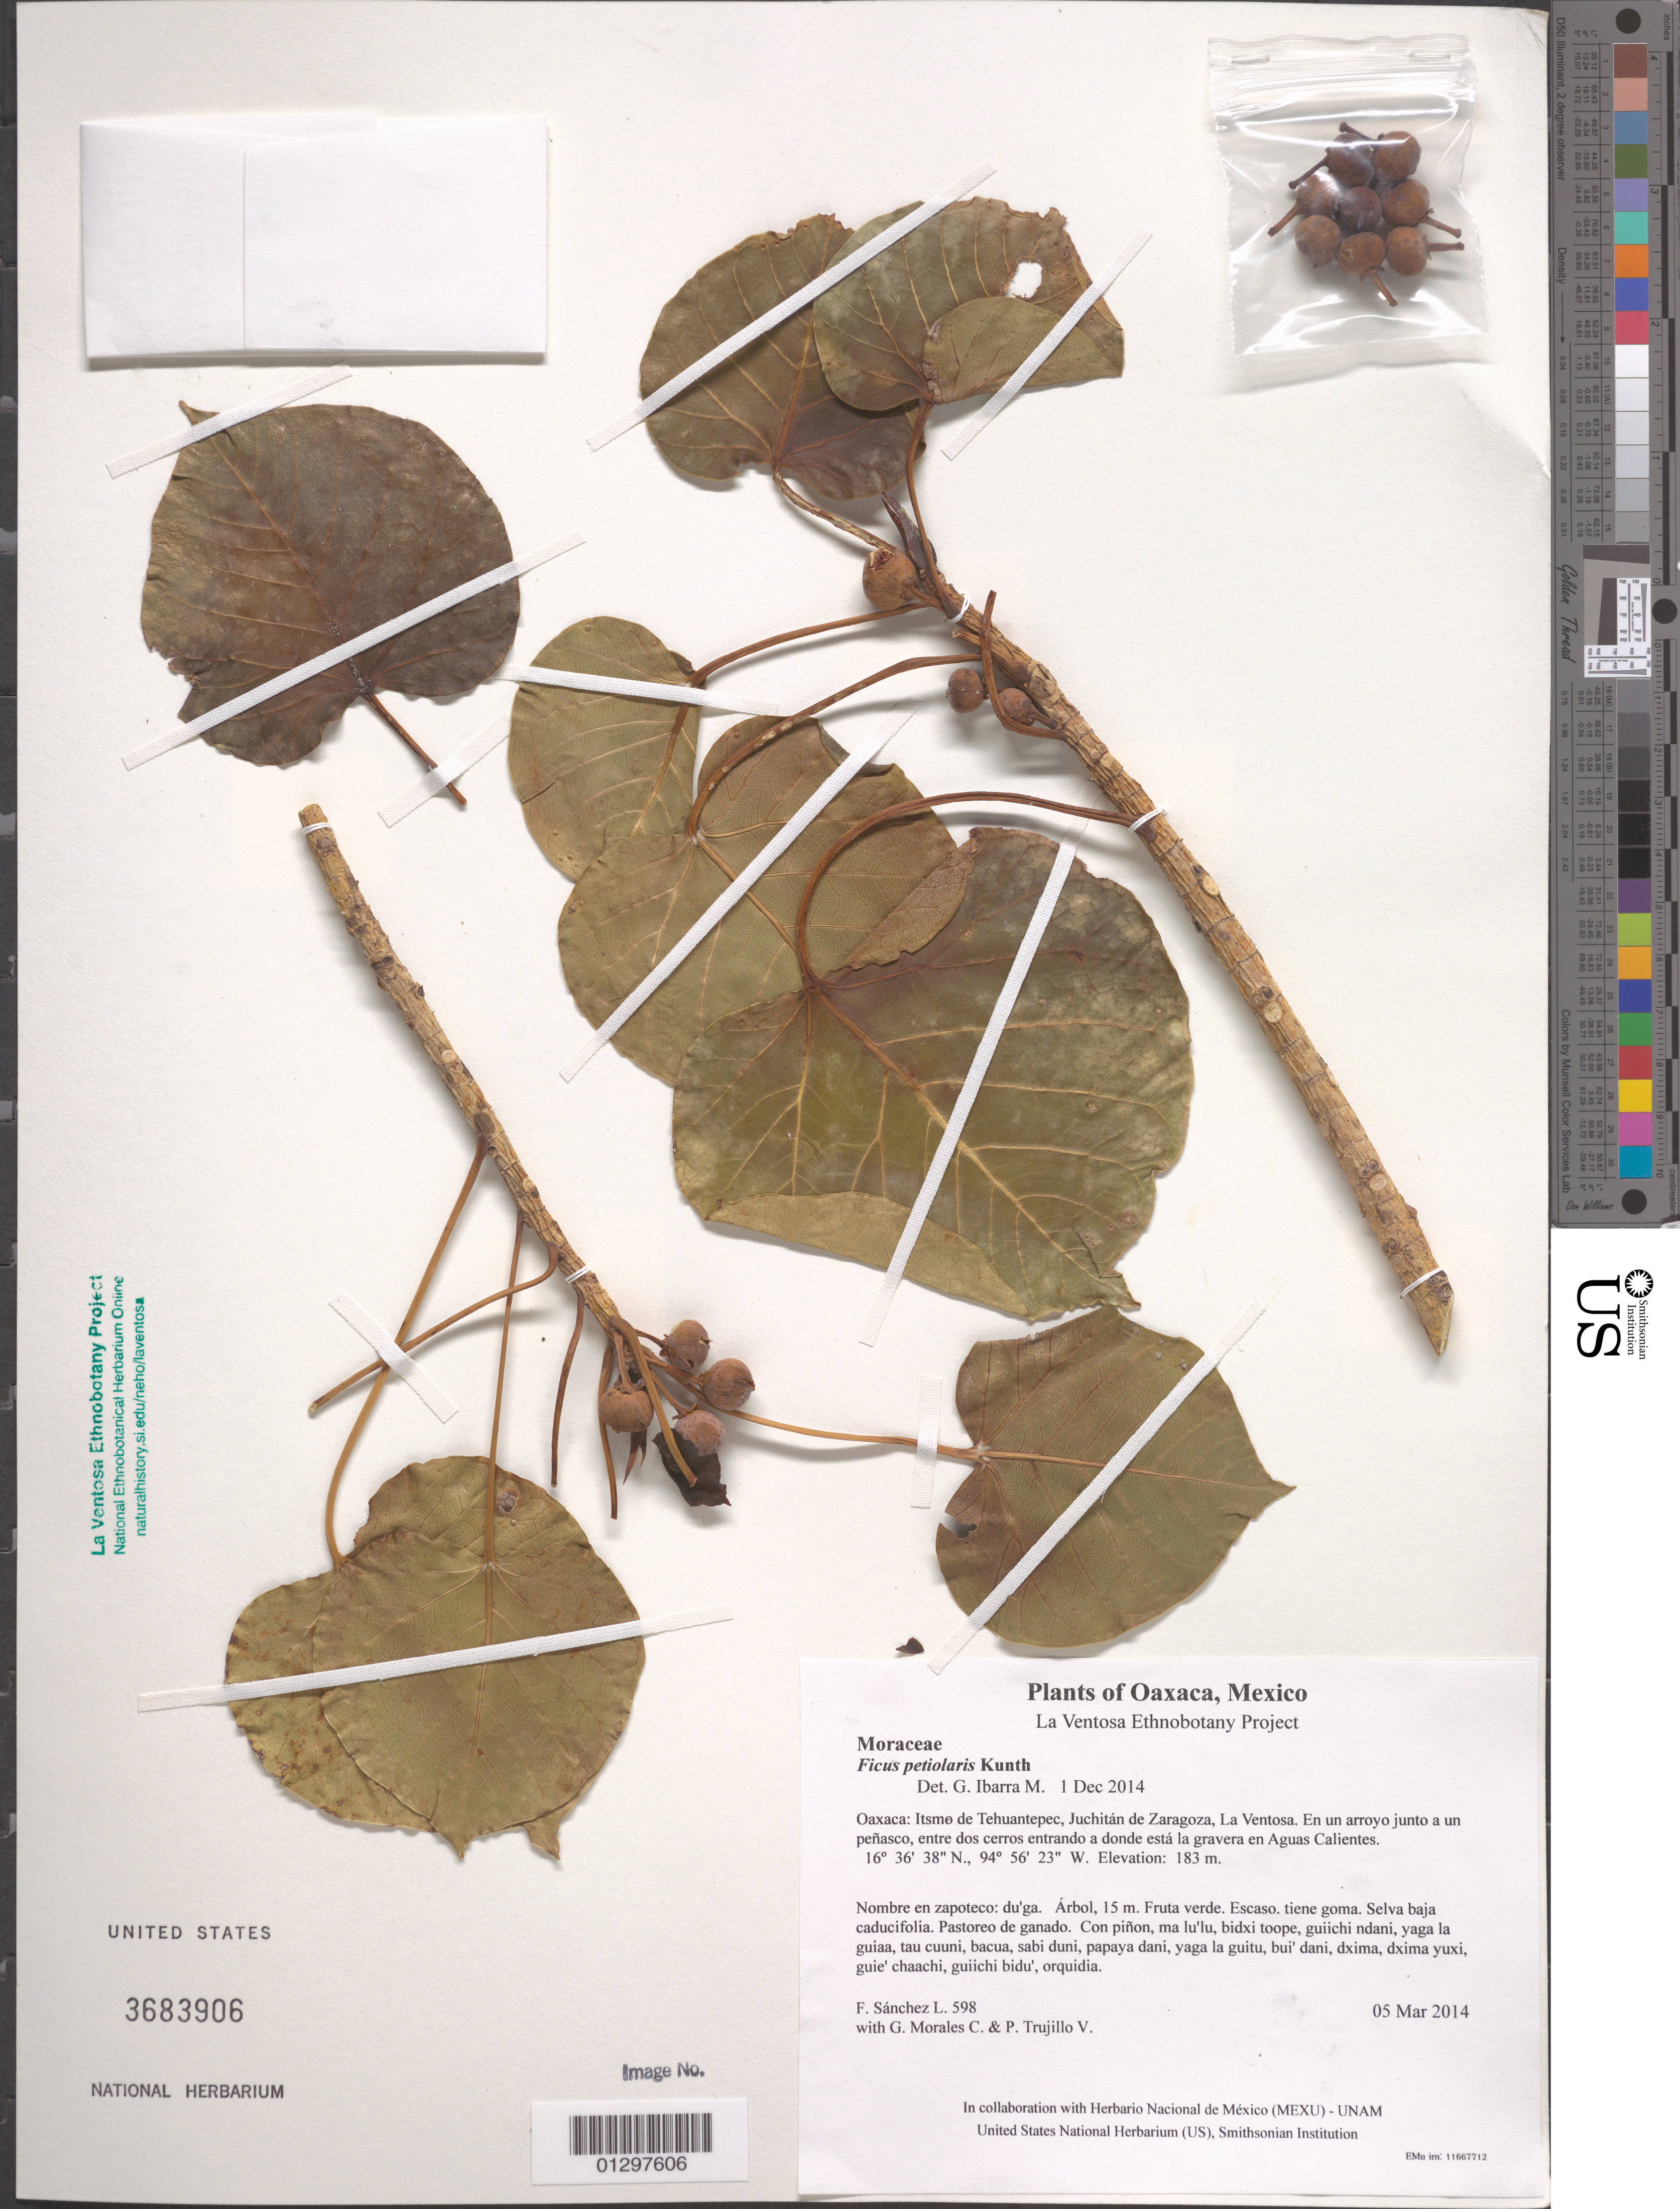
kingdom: Plantae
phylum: Tracheophyta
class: Magnoliopsida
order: Rosales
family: Moraceae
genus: Ficus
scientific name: Ficus petiolaris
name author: Kunth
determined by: Pederneiras, Leandro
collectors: F. Sánchez L., G. Morales C. & P. Trujillo V.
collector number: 598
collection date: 2014-03-05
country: Mexico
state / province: Oaxaca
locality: Itsmo de Tehuantepec, Juchitán de Zaragoza, La Ventosa. En un arroyo junto a un peñasco, entre dos cerros entrando a donde está la gravera en Aguas Calientes.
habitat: Selva baja caducifolia. Pastoreo de ganado.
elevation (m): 183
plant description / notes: JEBOT, MEXU, SERO, US; Yaga. 15 m. Cuaananaxhi naga'. Huaxie'.; higo, árbol de agua blanco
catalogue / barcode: US 3683906